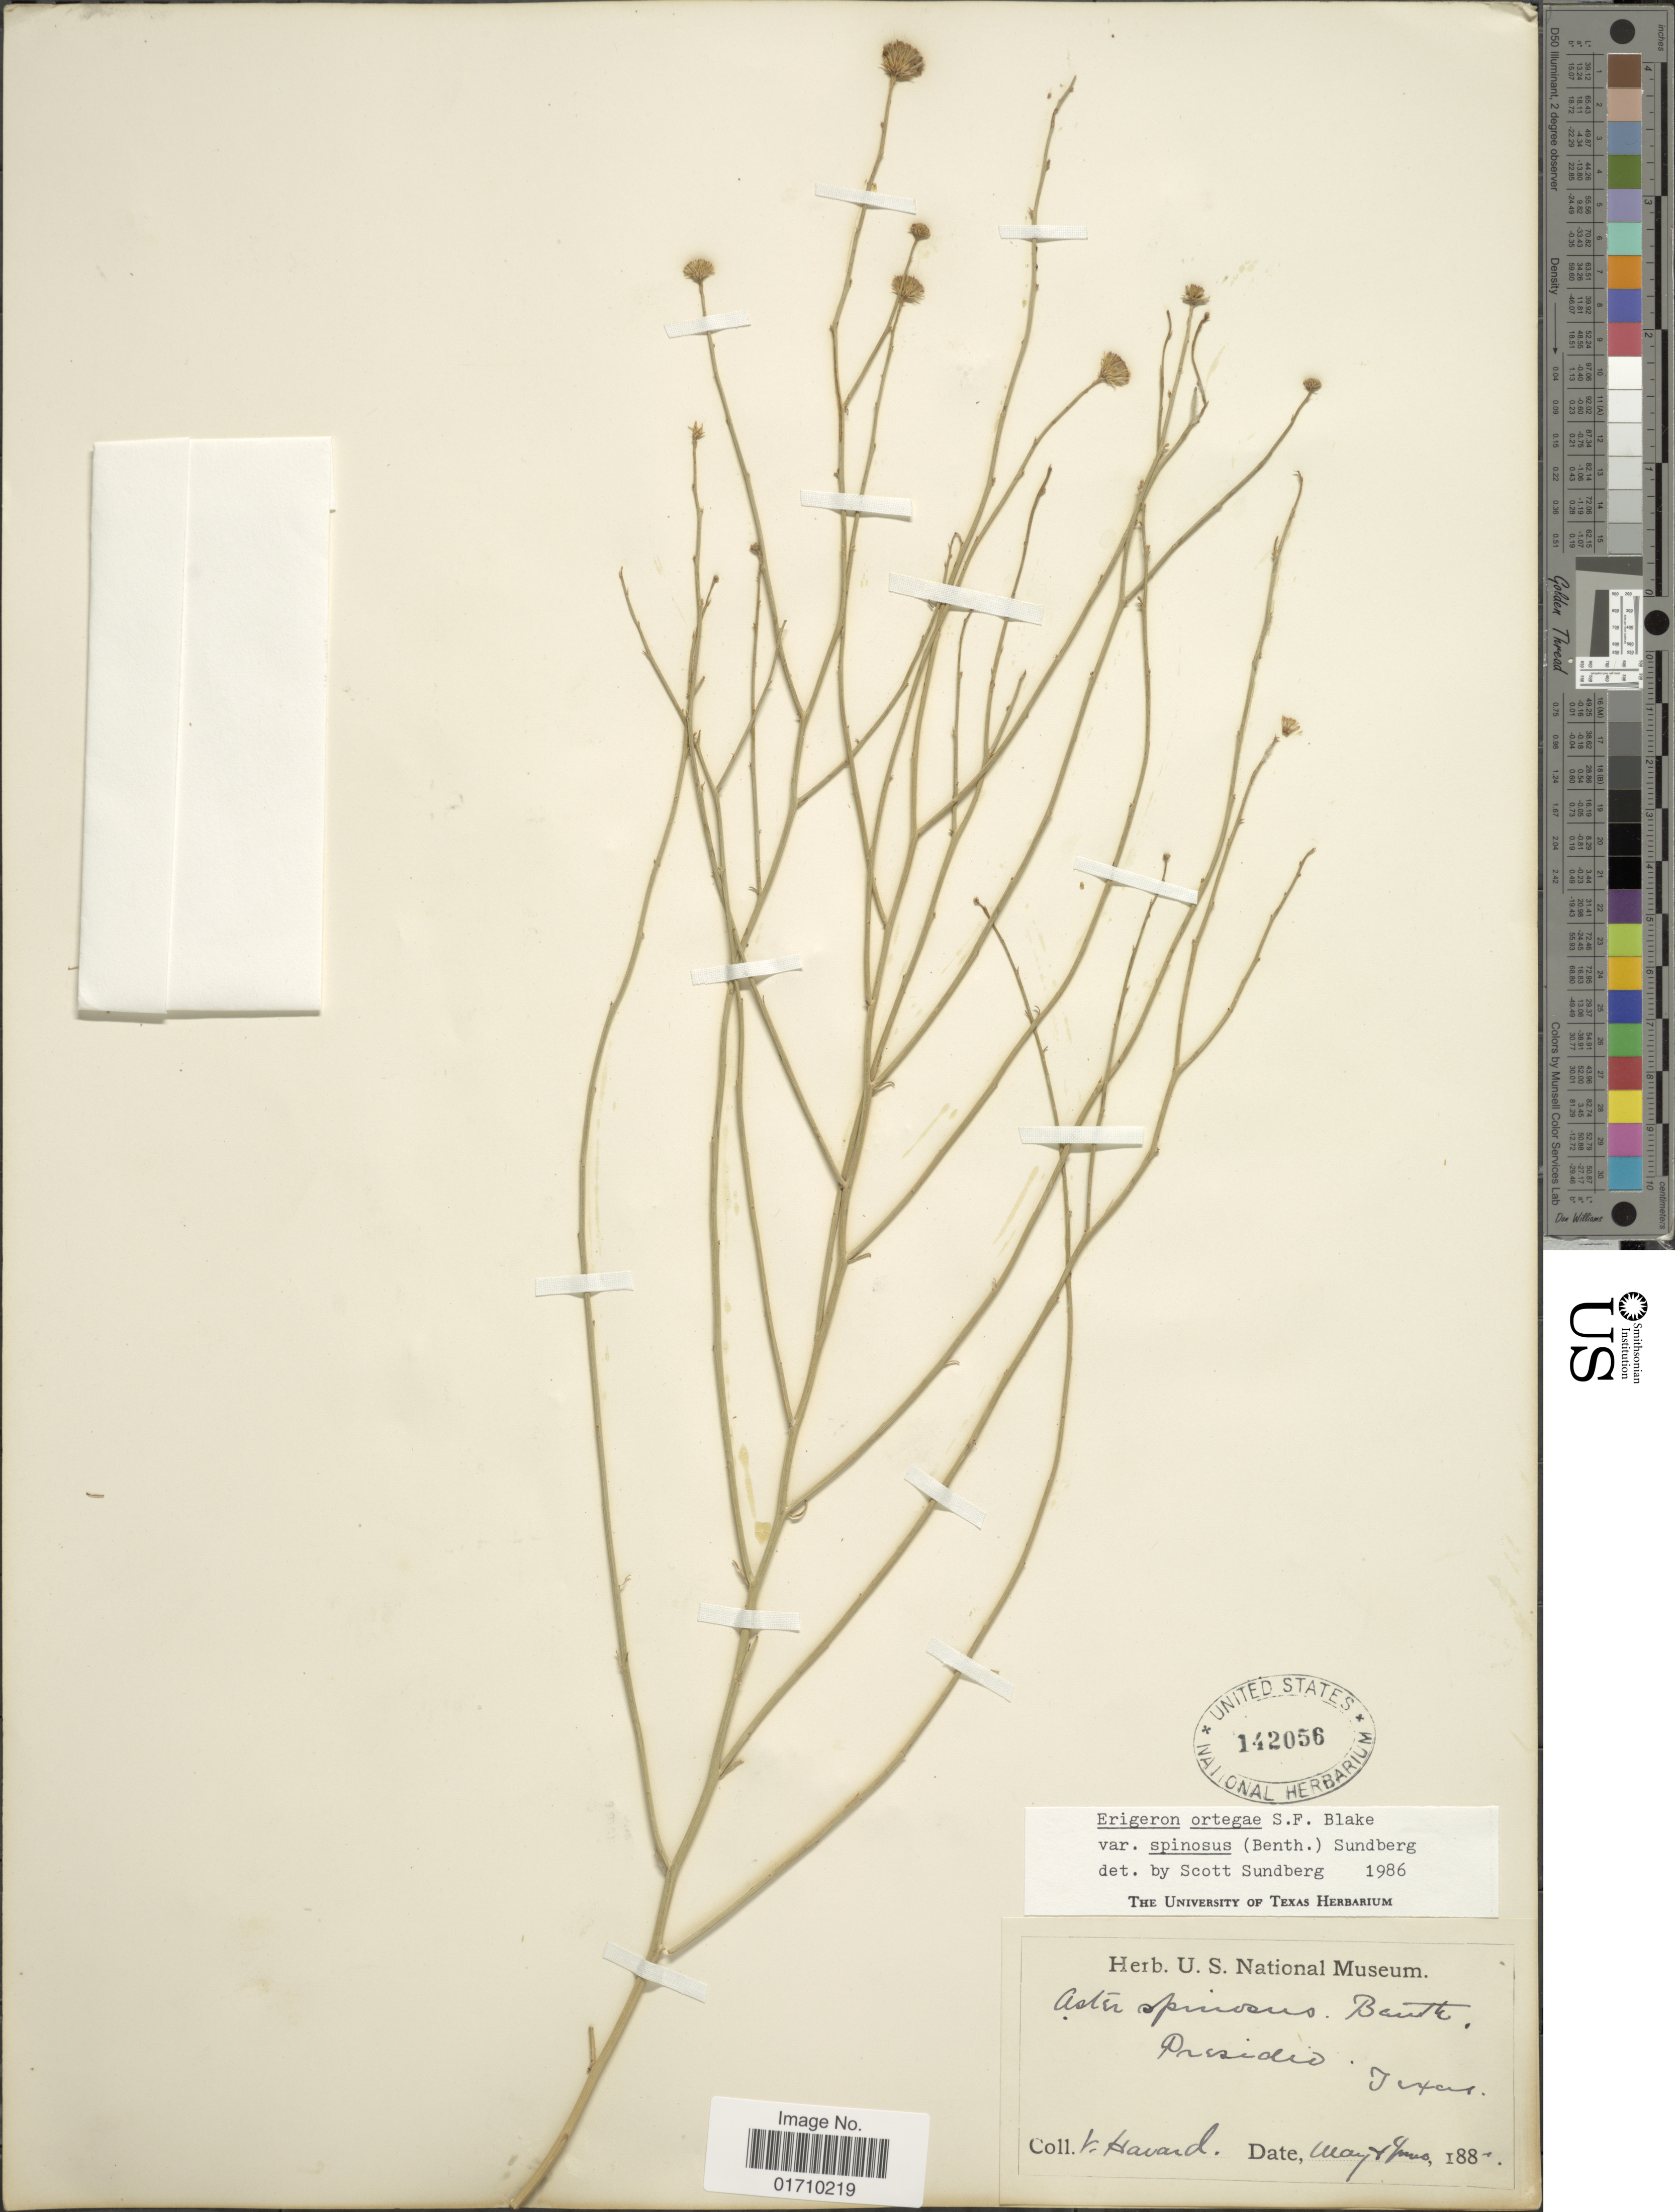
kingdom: Plantae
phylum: Tracheophyta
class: Magnoliopsida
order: Asterales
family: Asteraceae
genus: Chloracantha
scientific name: Chloracantha spinosa var. spinosa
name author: (Benth.) G.L. Nesom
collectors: V. Howard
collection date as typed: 188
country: United States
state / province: Texas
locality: Presidio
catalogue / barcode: US 142056